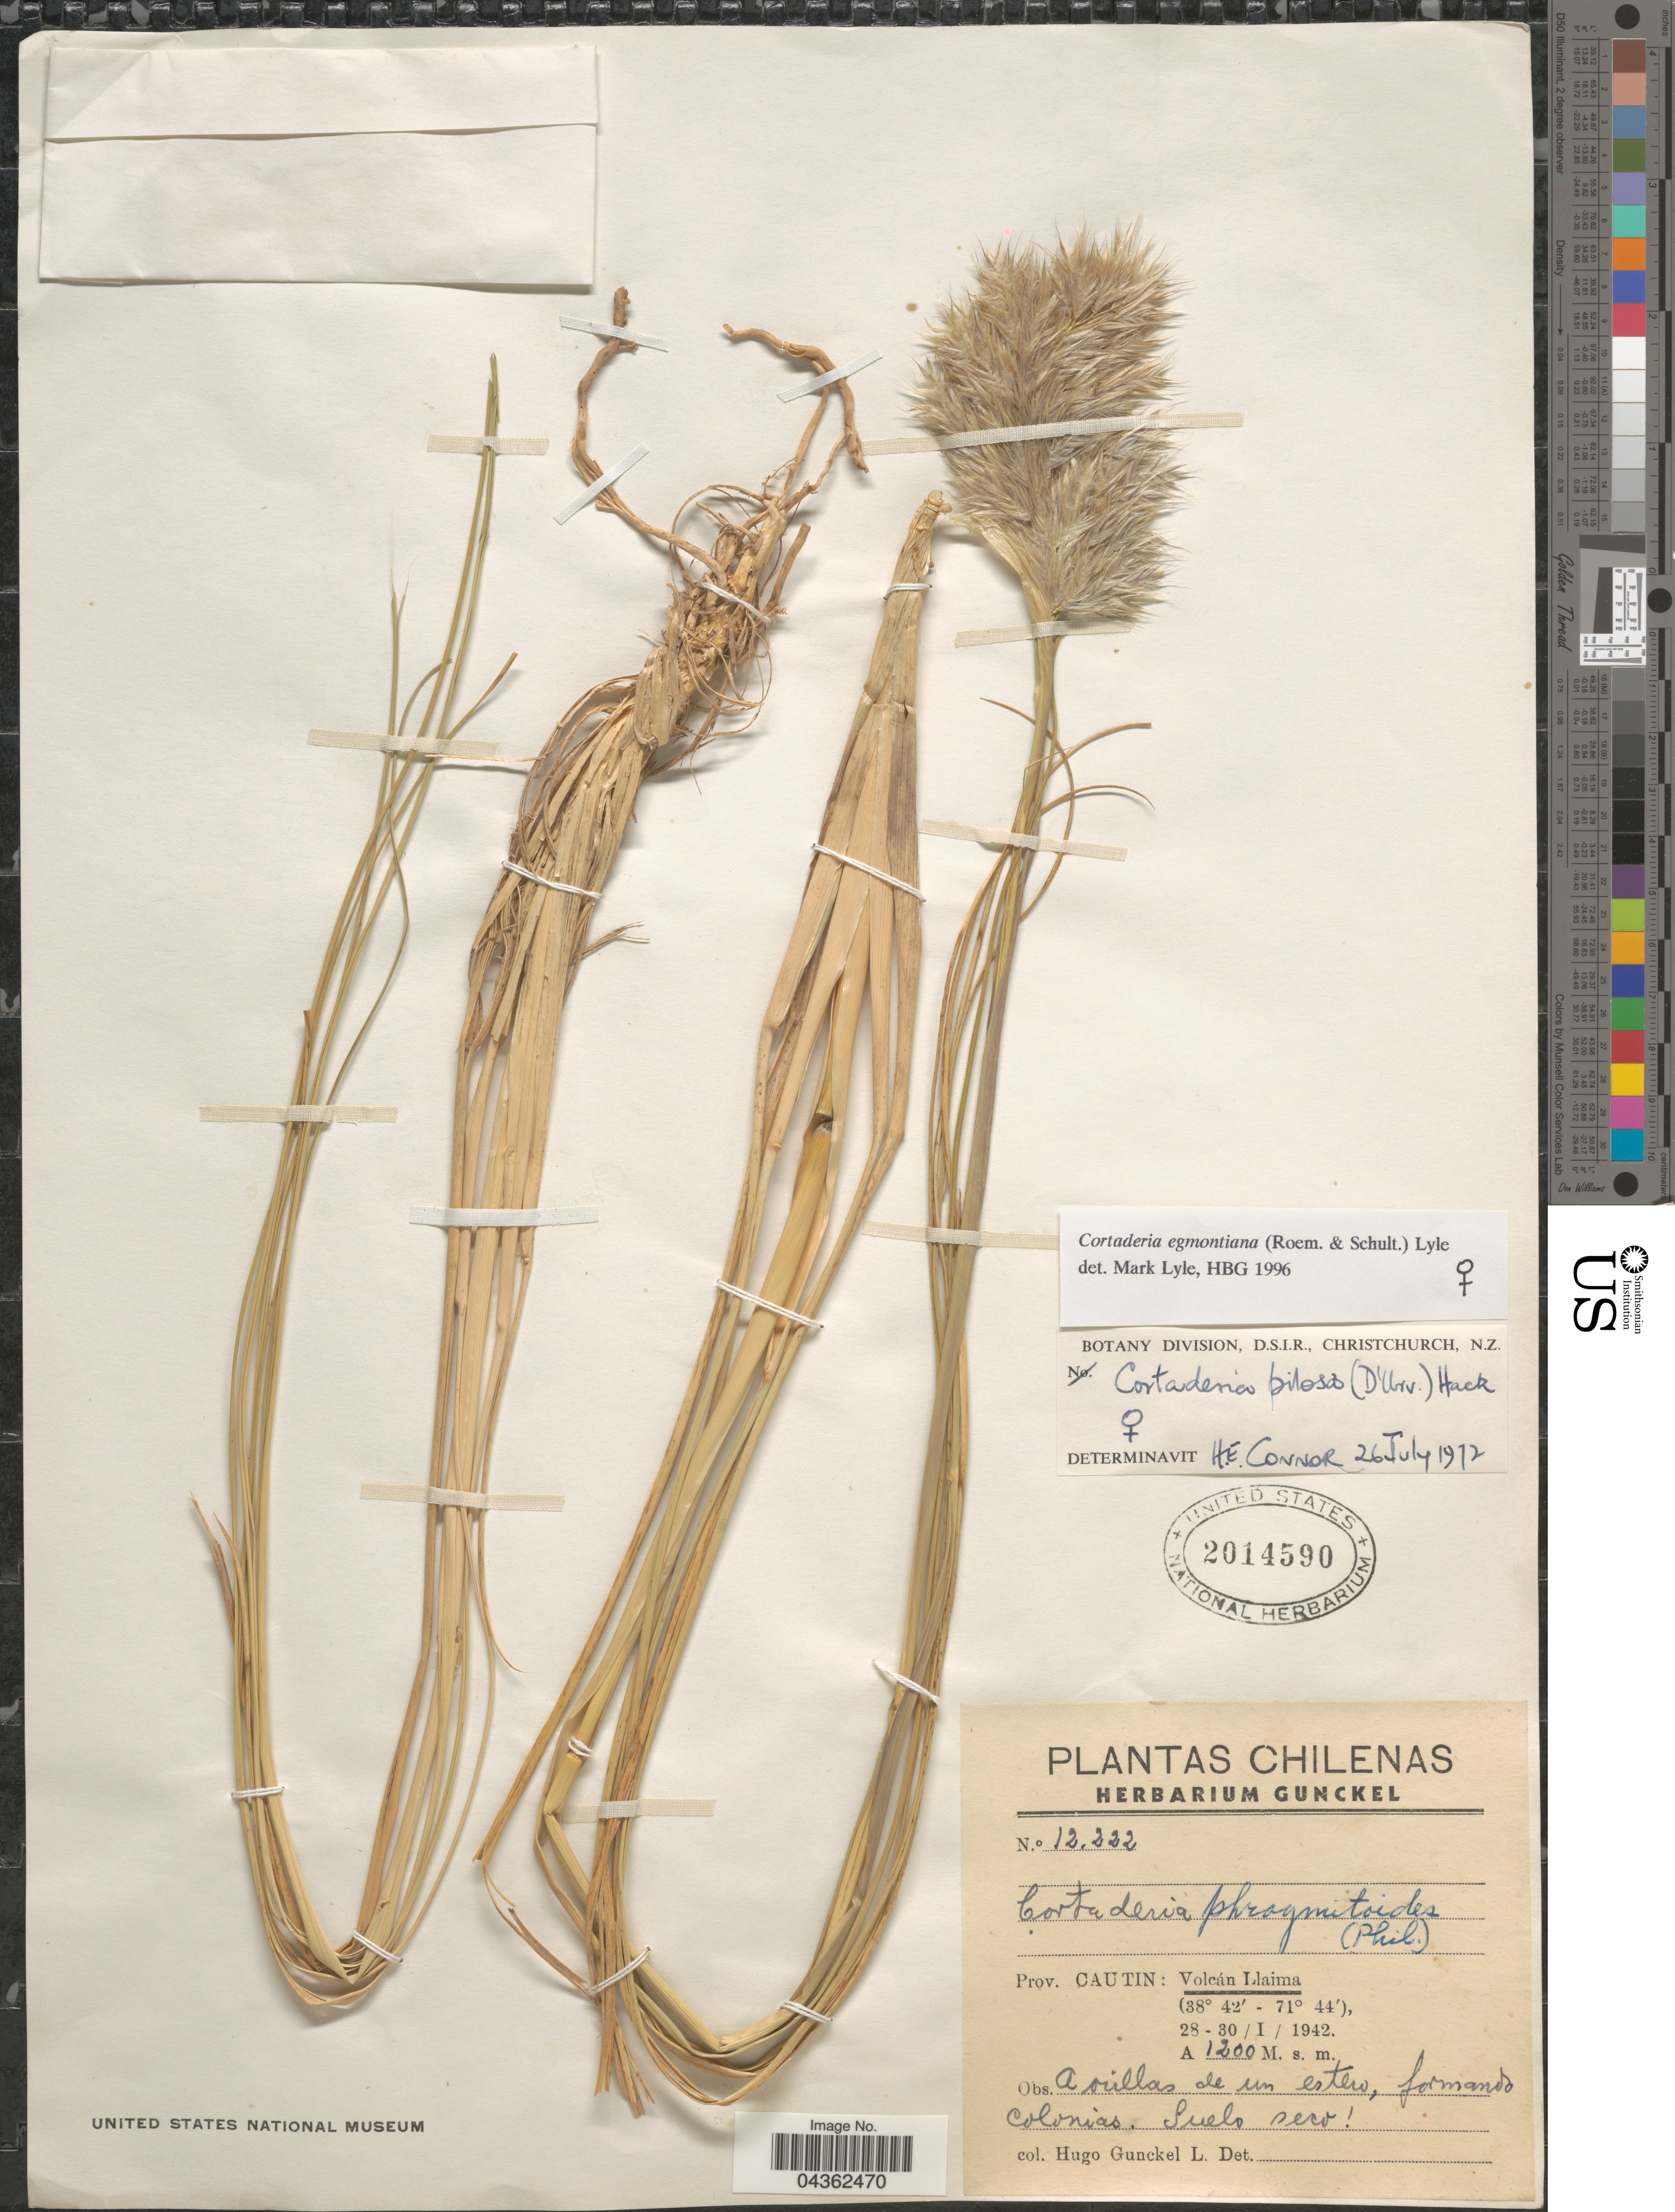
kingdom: Plantae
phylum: Tracheophyta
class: Liliopsida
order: Poales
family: Poaceae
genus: Cortaderia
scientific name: Cortaderia egmontiana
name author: (Roem. & Schult.) Lyle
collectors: H. Gunckel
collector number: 12222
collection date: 1942-01-28/1942-01-30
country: Chile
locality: Prov. Cautin: Volcán Llaima.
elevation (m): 1200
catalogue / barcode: US 2014590